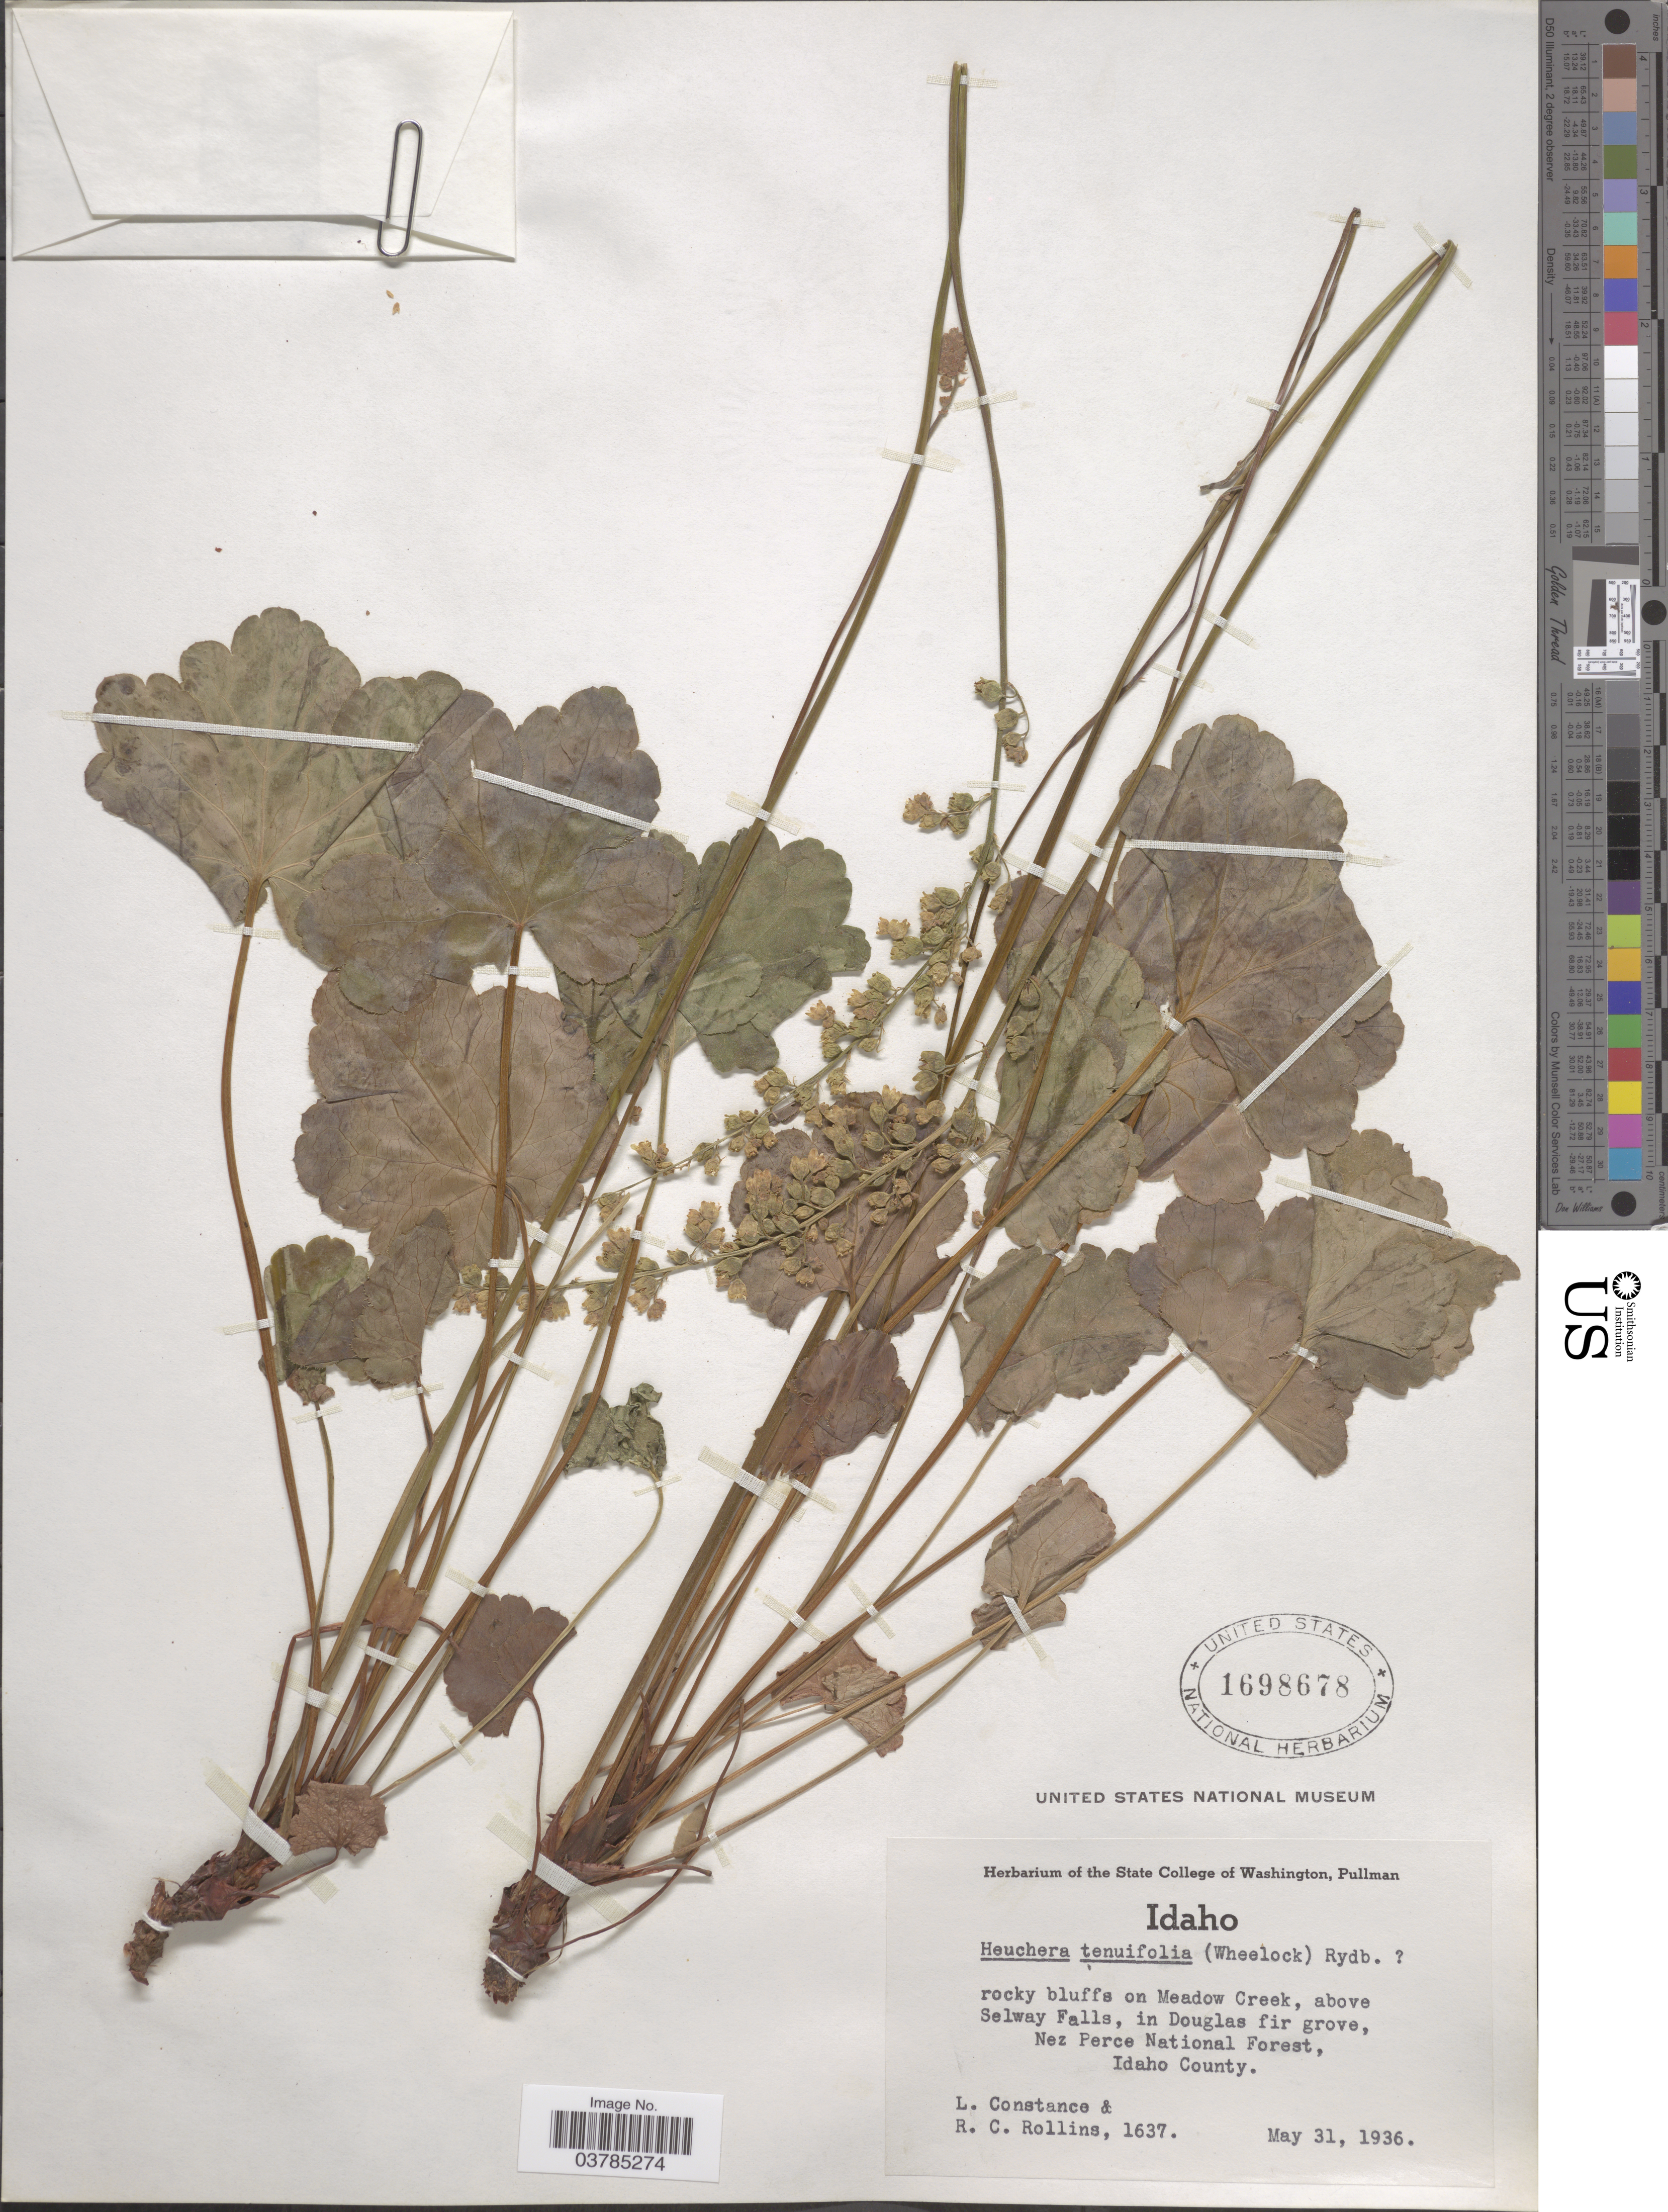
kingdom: Plantae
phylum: Tracheophyta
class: Magnoliopsida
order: Saxifragales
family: Saxifragaceae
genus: Heuchera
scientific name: Heuchera tenuifolia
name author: (Wheelock) Rydb.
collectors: L. Constance & R. C. Rollins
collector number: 1637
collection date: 1936-05-31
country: United States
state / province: Idaho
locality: Rocky bluffs on Meadow Creek, above Selway Falls, in Douglas fir grove, Nez Perce National Forest, Idaho County.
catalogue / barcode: US 1698678